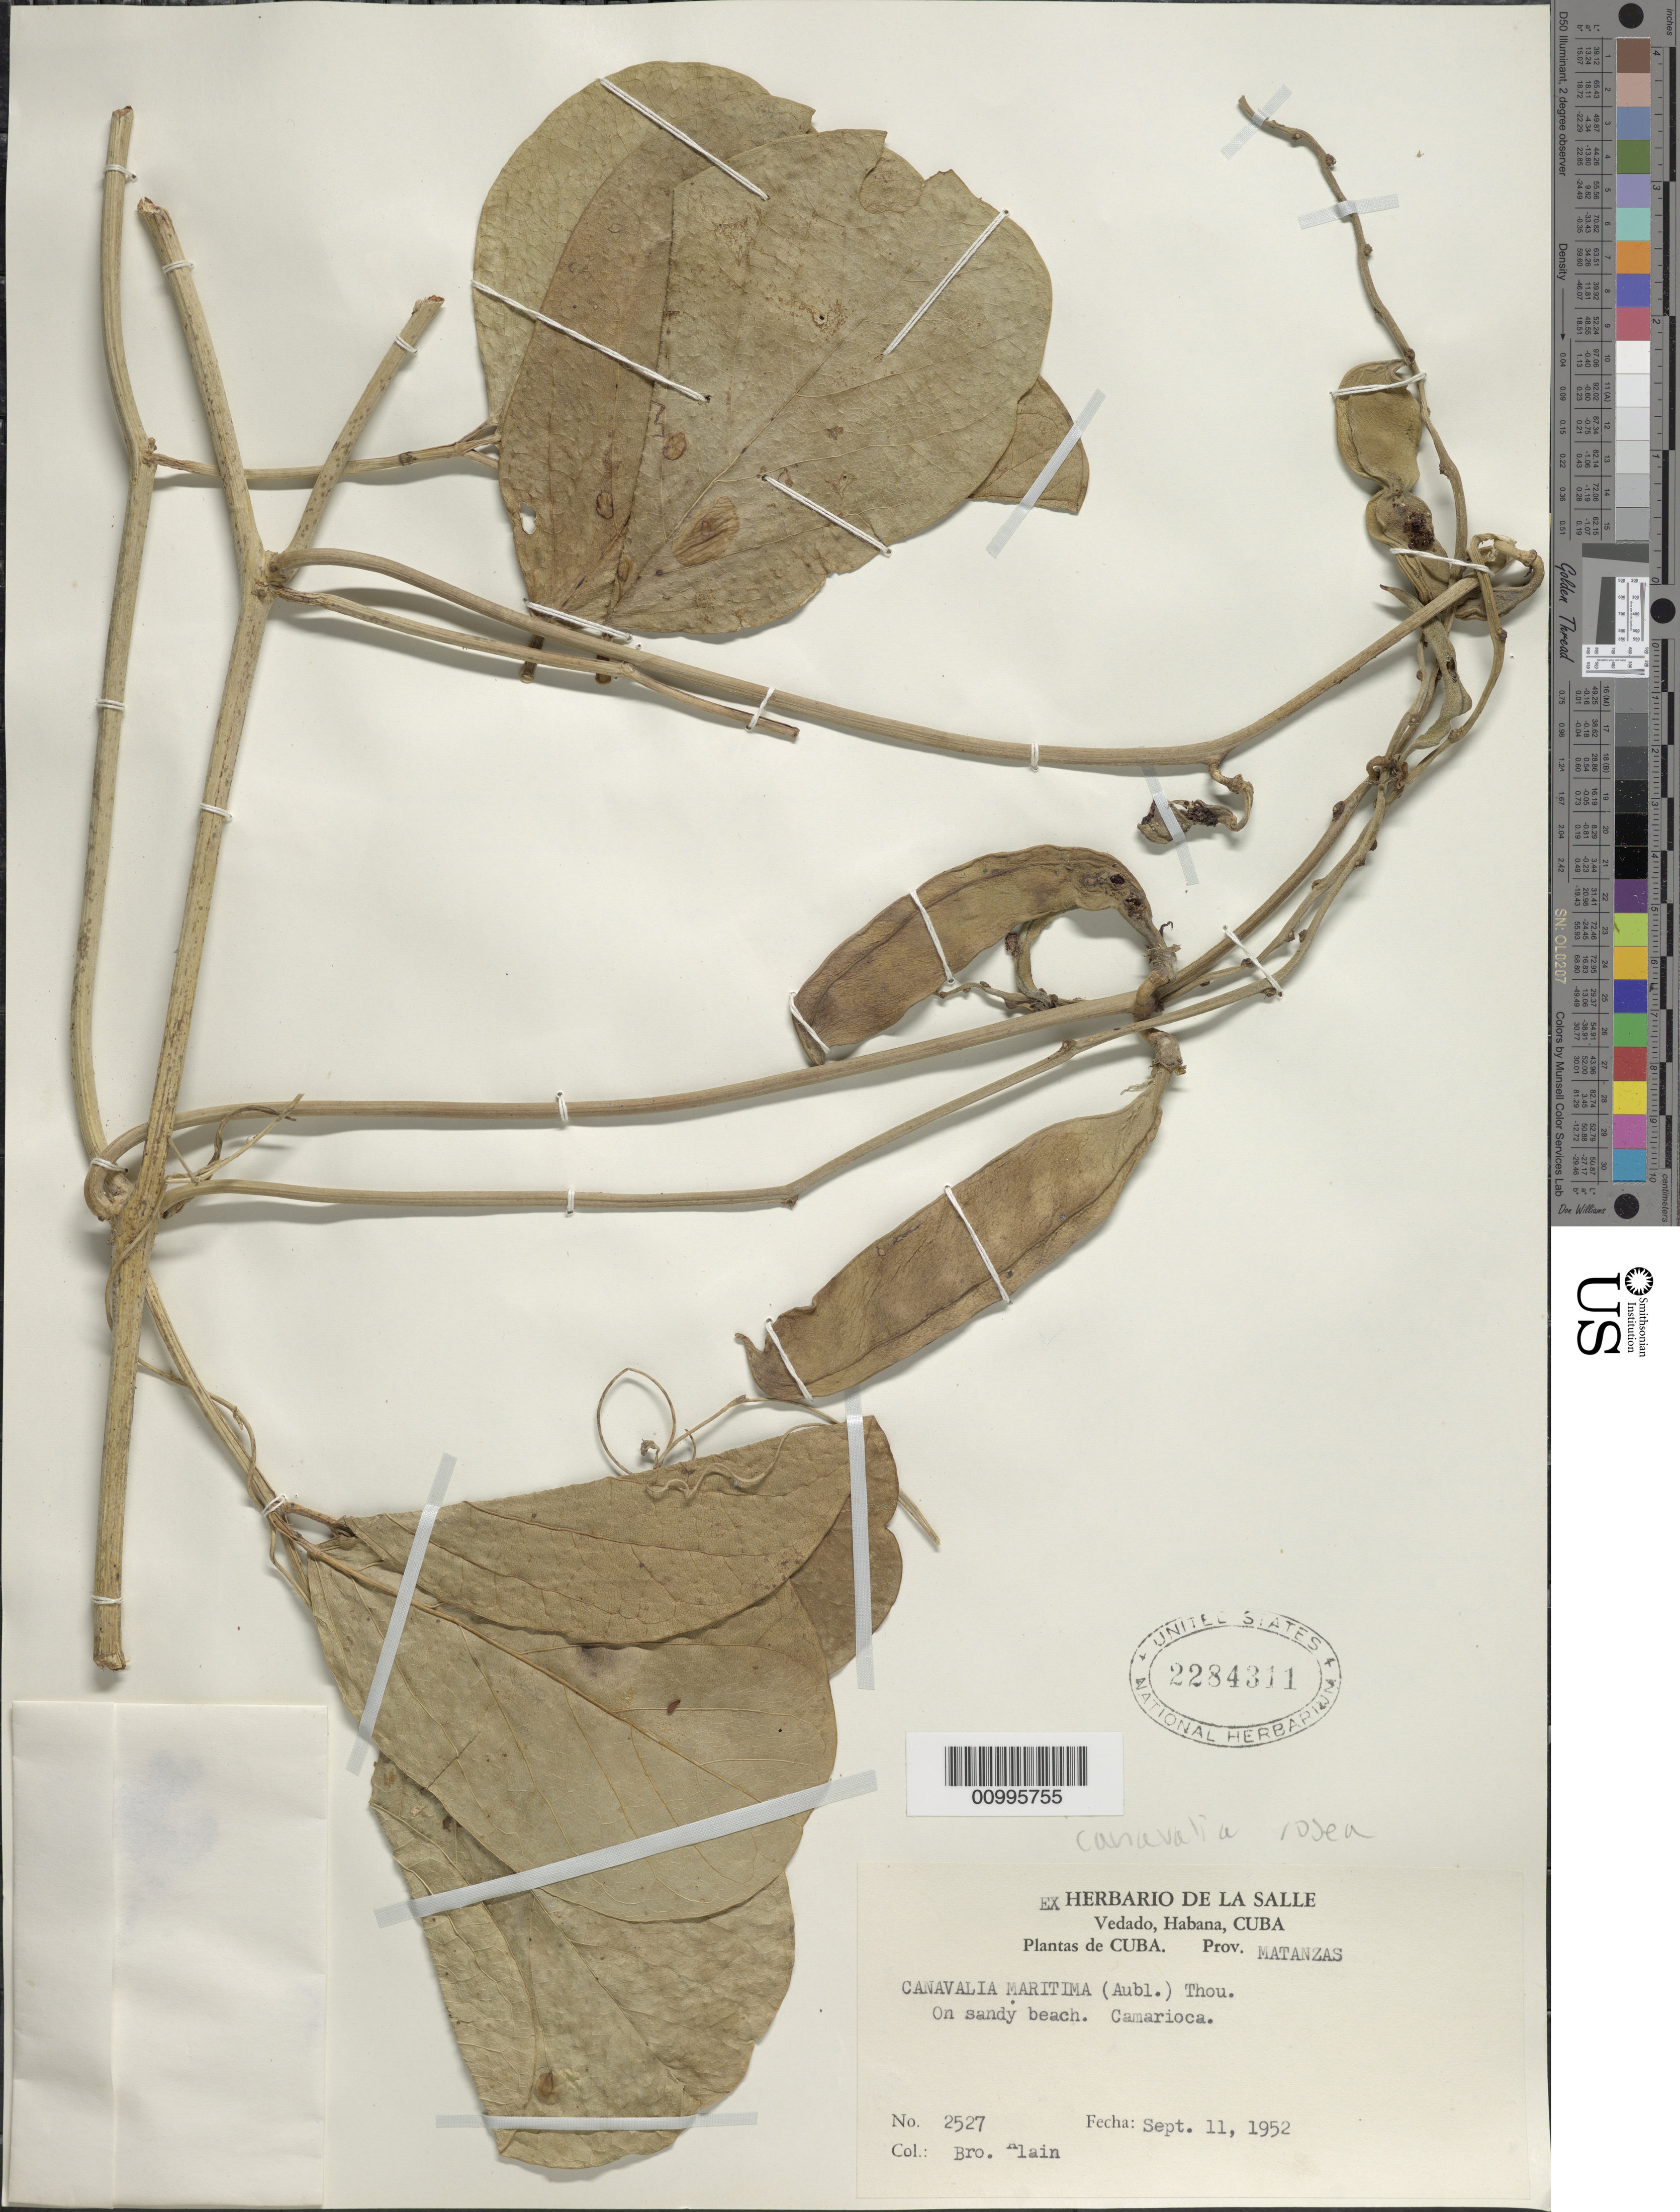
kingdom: Plantae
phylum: Tracheophyta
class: Magnoliopsida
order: Fabales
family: Fabaceae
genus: Canavalia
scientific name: Canavalia rosea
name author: (Sw.) DC.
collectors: A. H. Liogier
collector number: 2527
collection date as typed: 11 Sep 1952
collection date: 1952-09-11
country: Cuba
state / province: Matanzas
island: Cuba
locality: On sandy beach Camarioca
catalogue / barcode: US 2284311